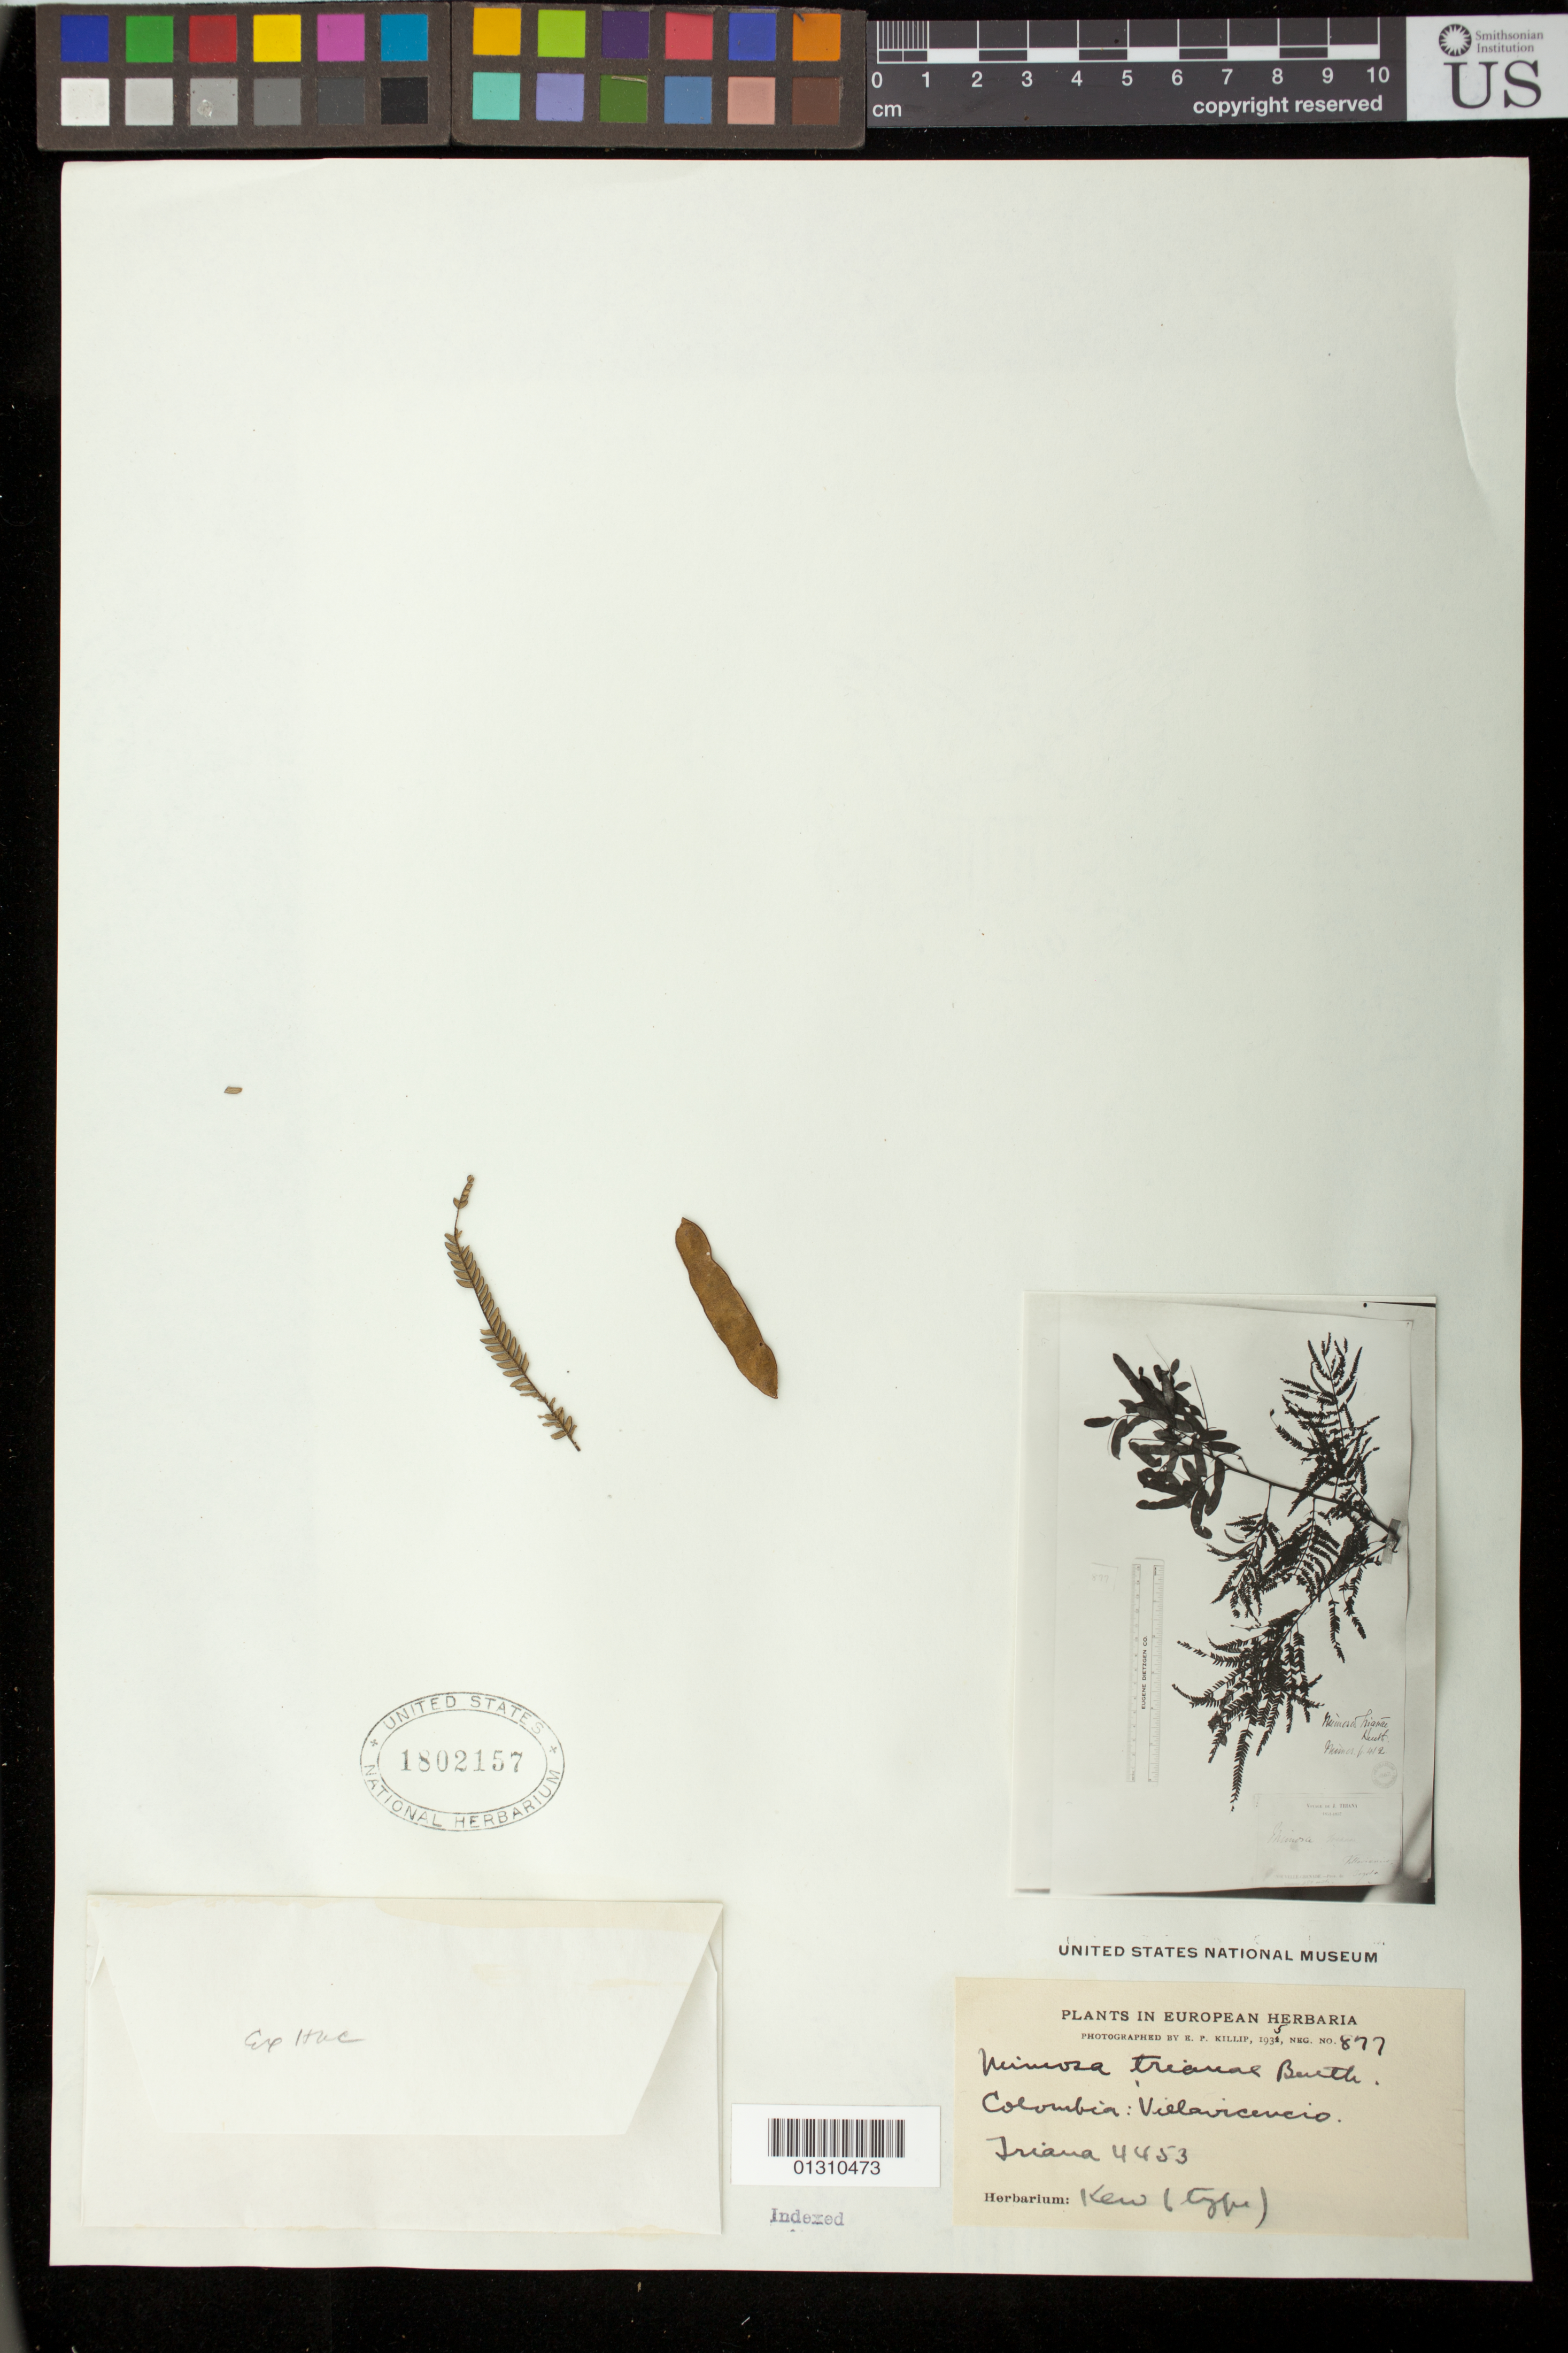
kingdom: Plantae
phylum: Tracheophyta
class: Magnoliopsida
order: Fabales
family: Fabaceae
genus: Mimosa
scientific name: Mimosa trianae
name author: Benth.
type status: Type Collection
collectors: J. J. Triana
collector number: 4453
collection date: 1854/1857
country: Colombia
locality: Nouvelle-Grenade, Villavicencio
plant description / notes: Photograph and fragmentary material of (holo?) type specimen ex herb. Kew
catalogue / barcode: US 1802157